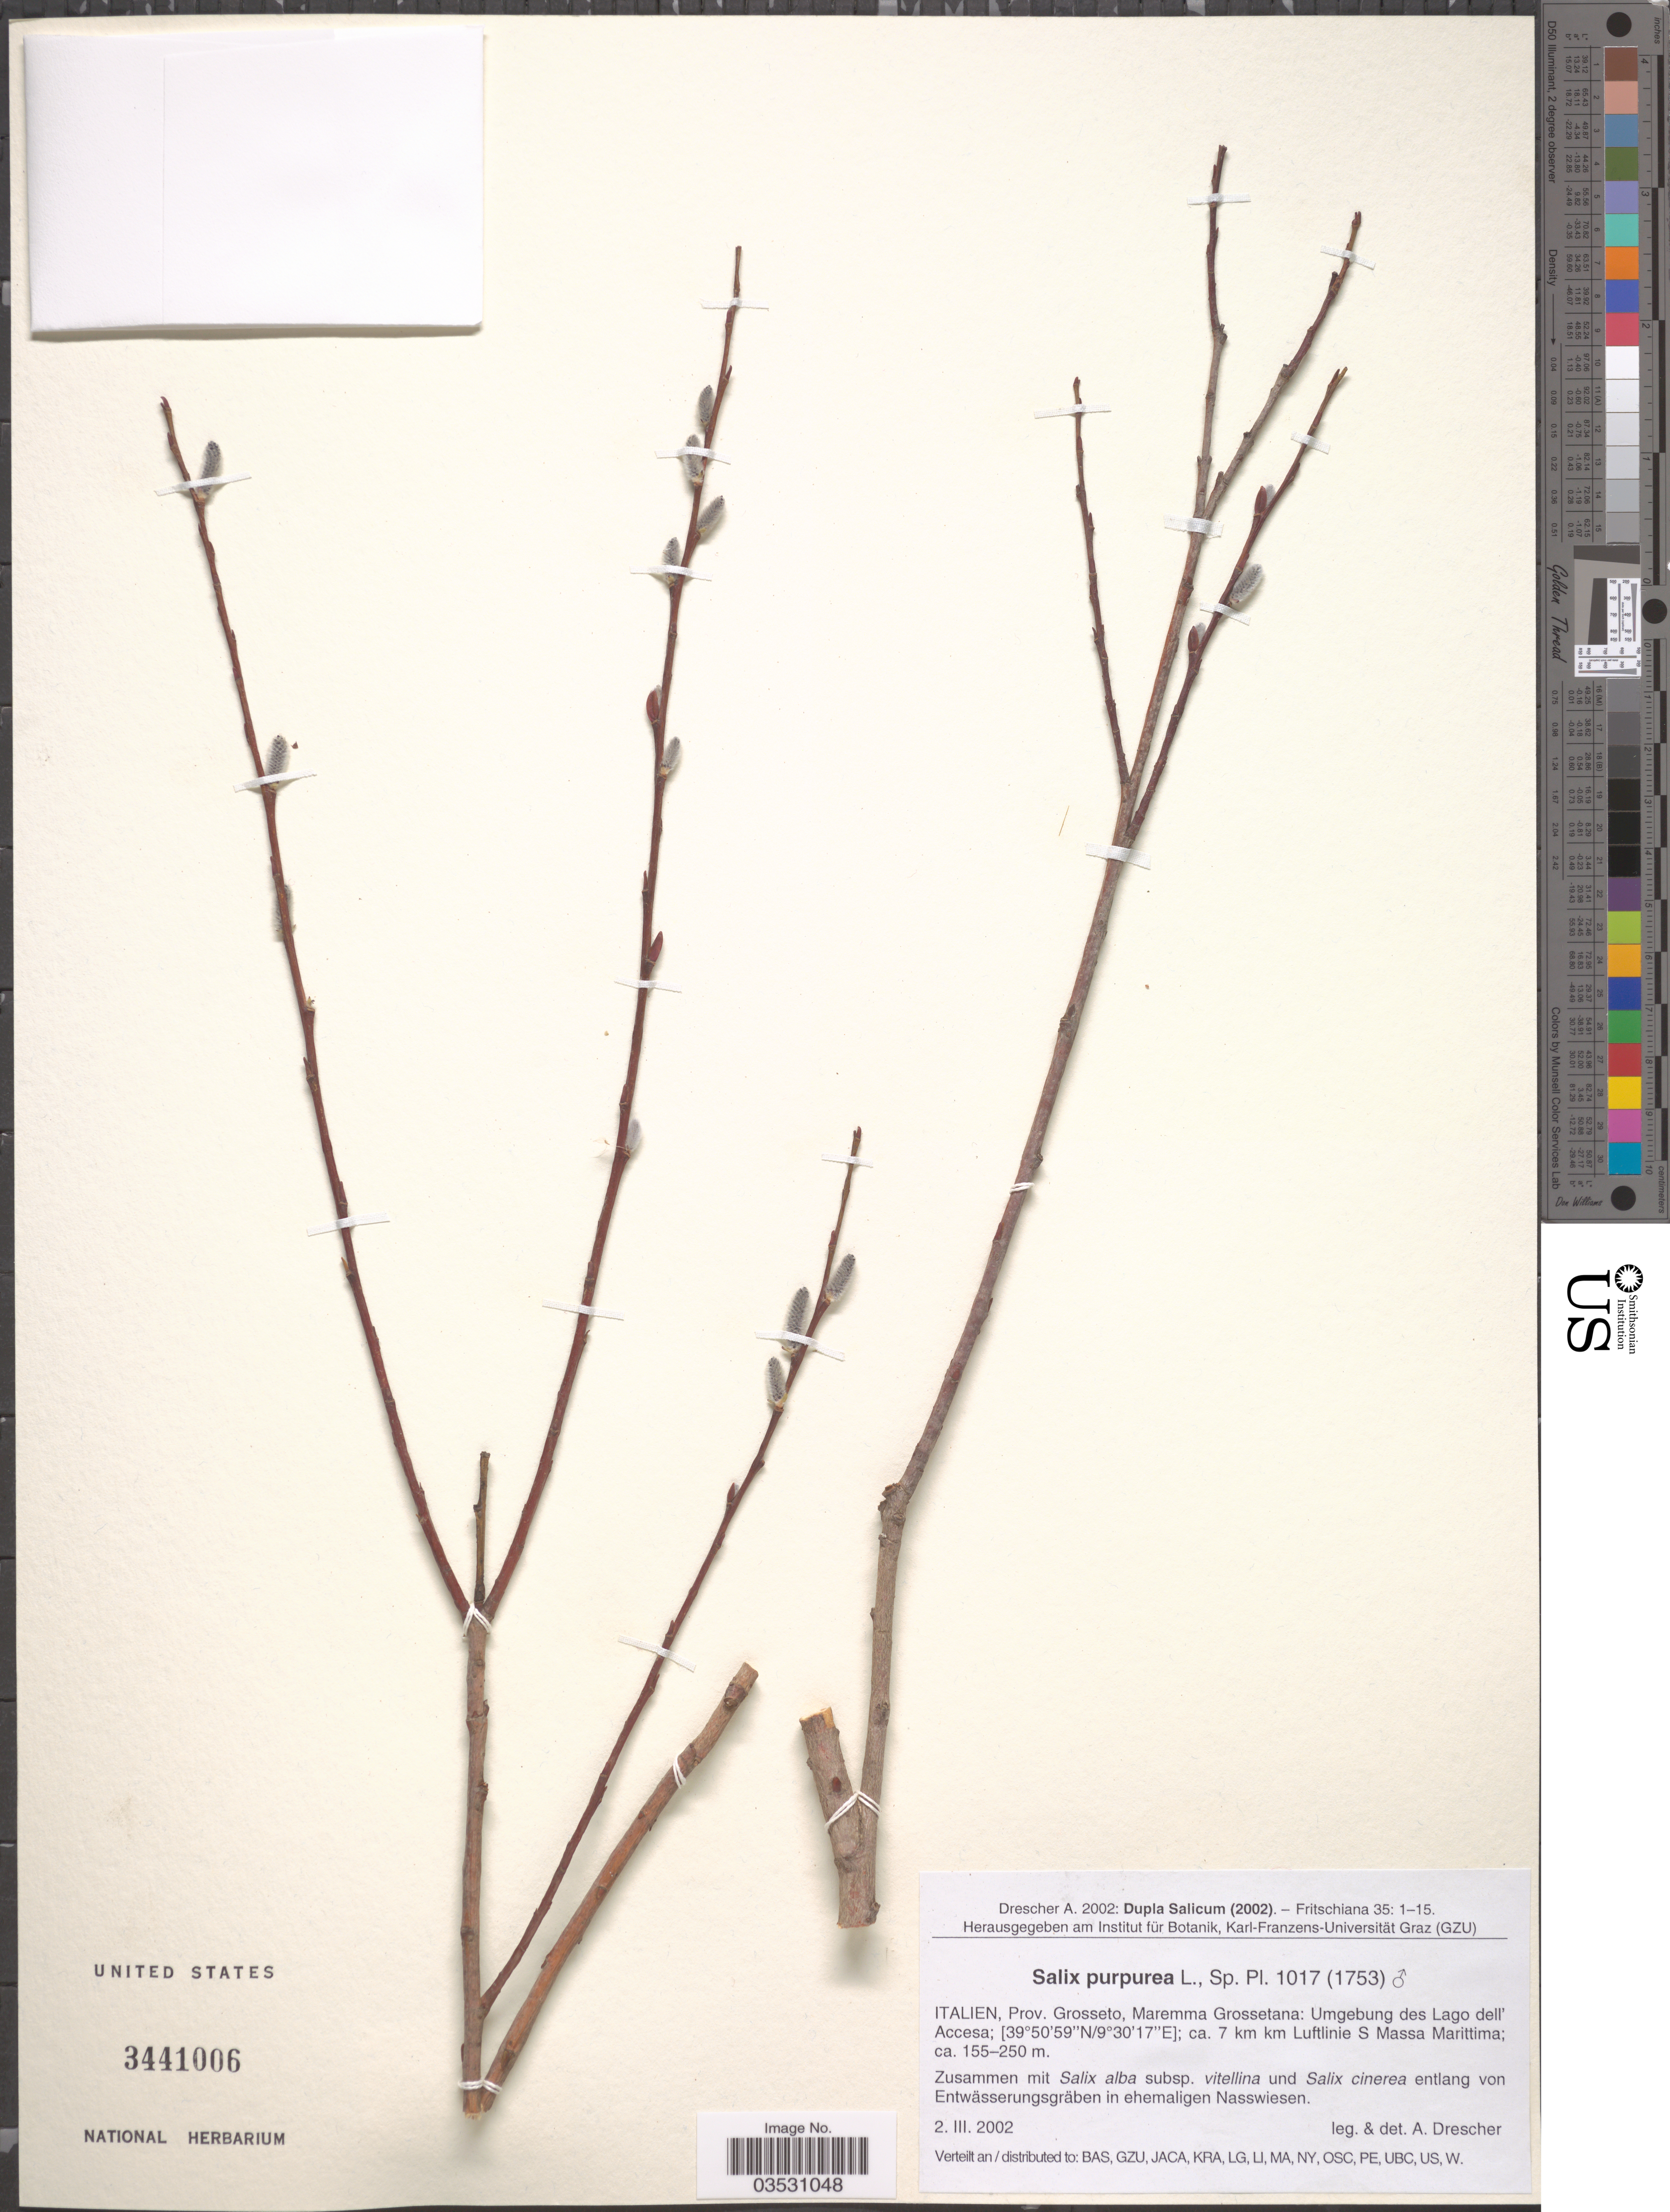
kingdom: Plantae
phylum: Tracheophyta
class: Magnoliopsida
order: Malpighiales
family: Salicaceae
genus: Salix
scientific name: Salix purpurea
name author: L.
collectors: A. Drescher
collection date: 2002-03-02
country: Italy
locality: Prov. Grosseto, Maremma Grossetana: Umgebung des Lago dell' Accesa; ca. 7 km km Luftlinie S Massa Marittima.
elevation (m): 155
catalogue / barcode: US 3441006